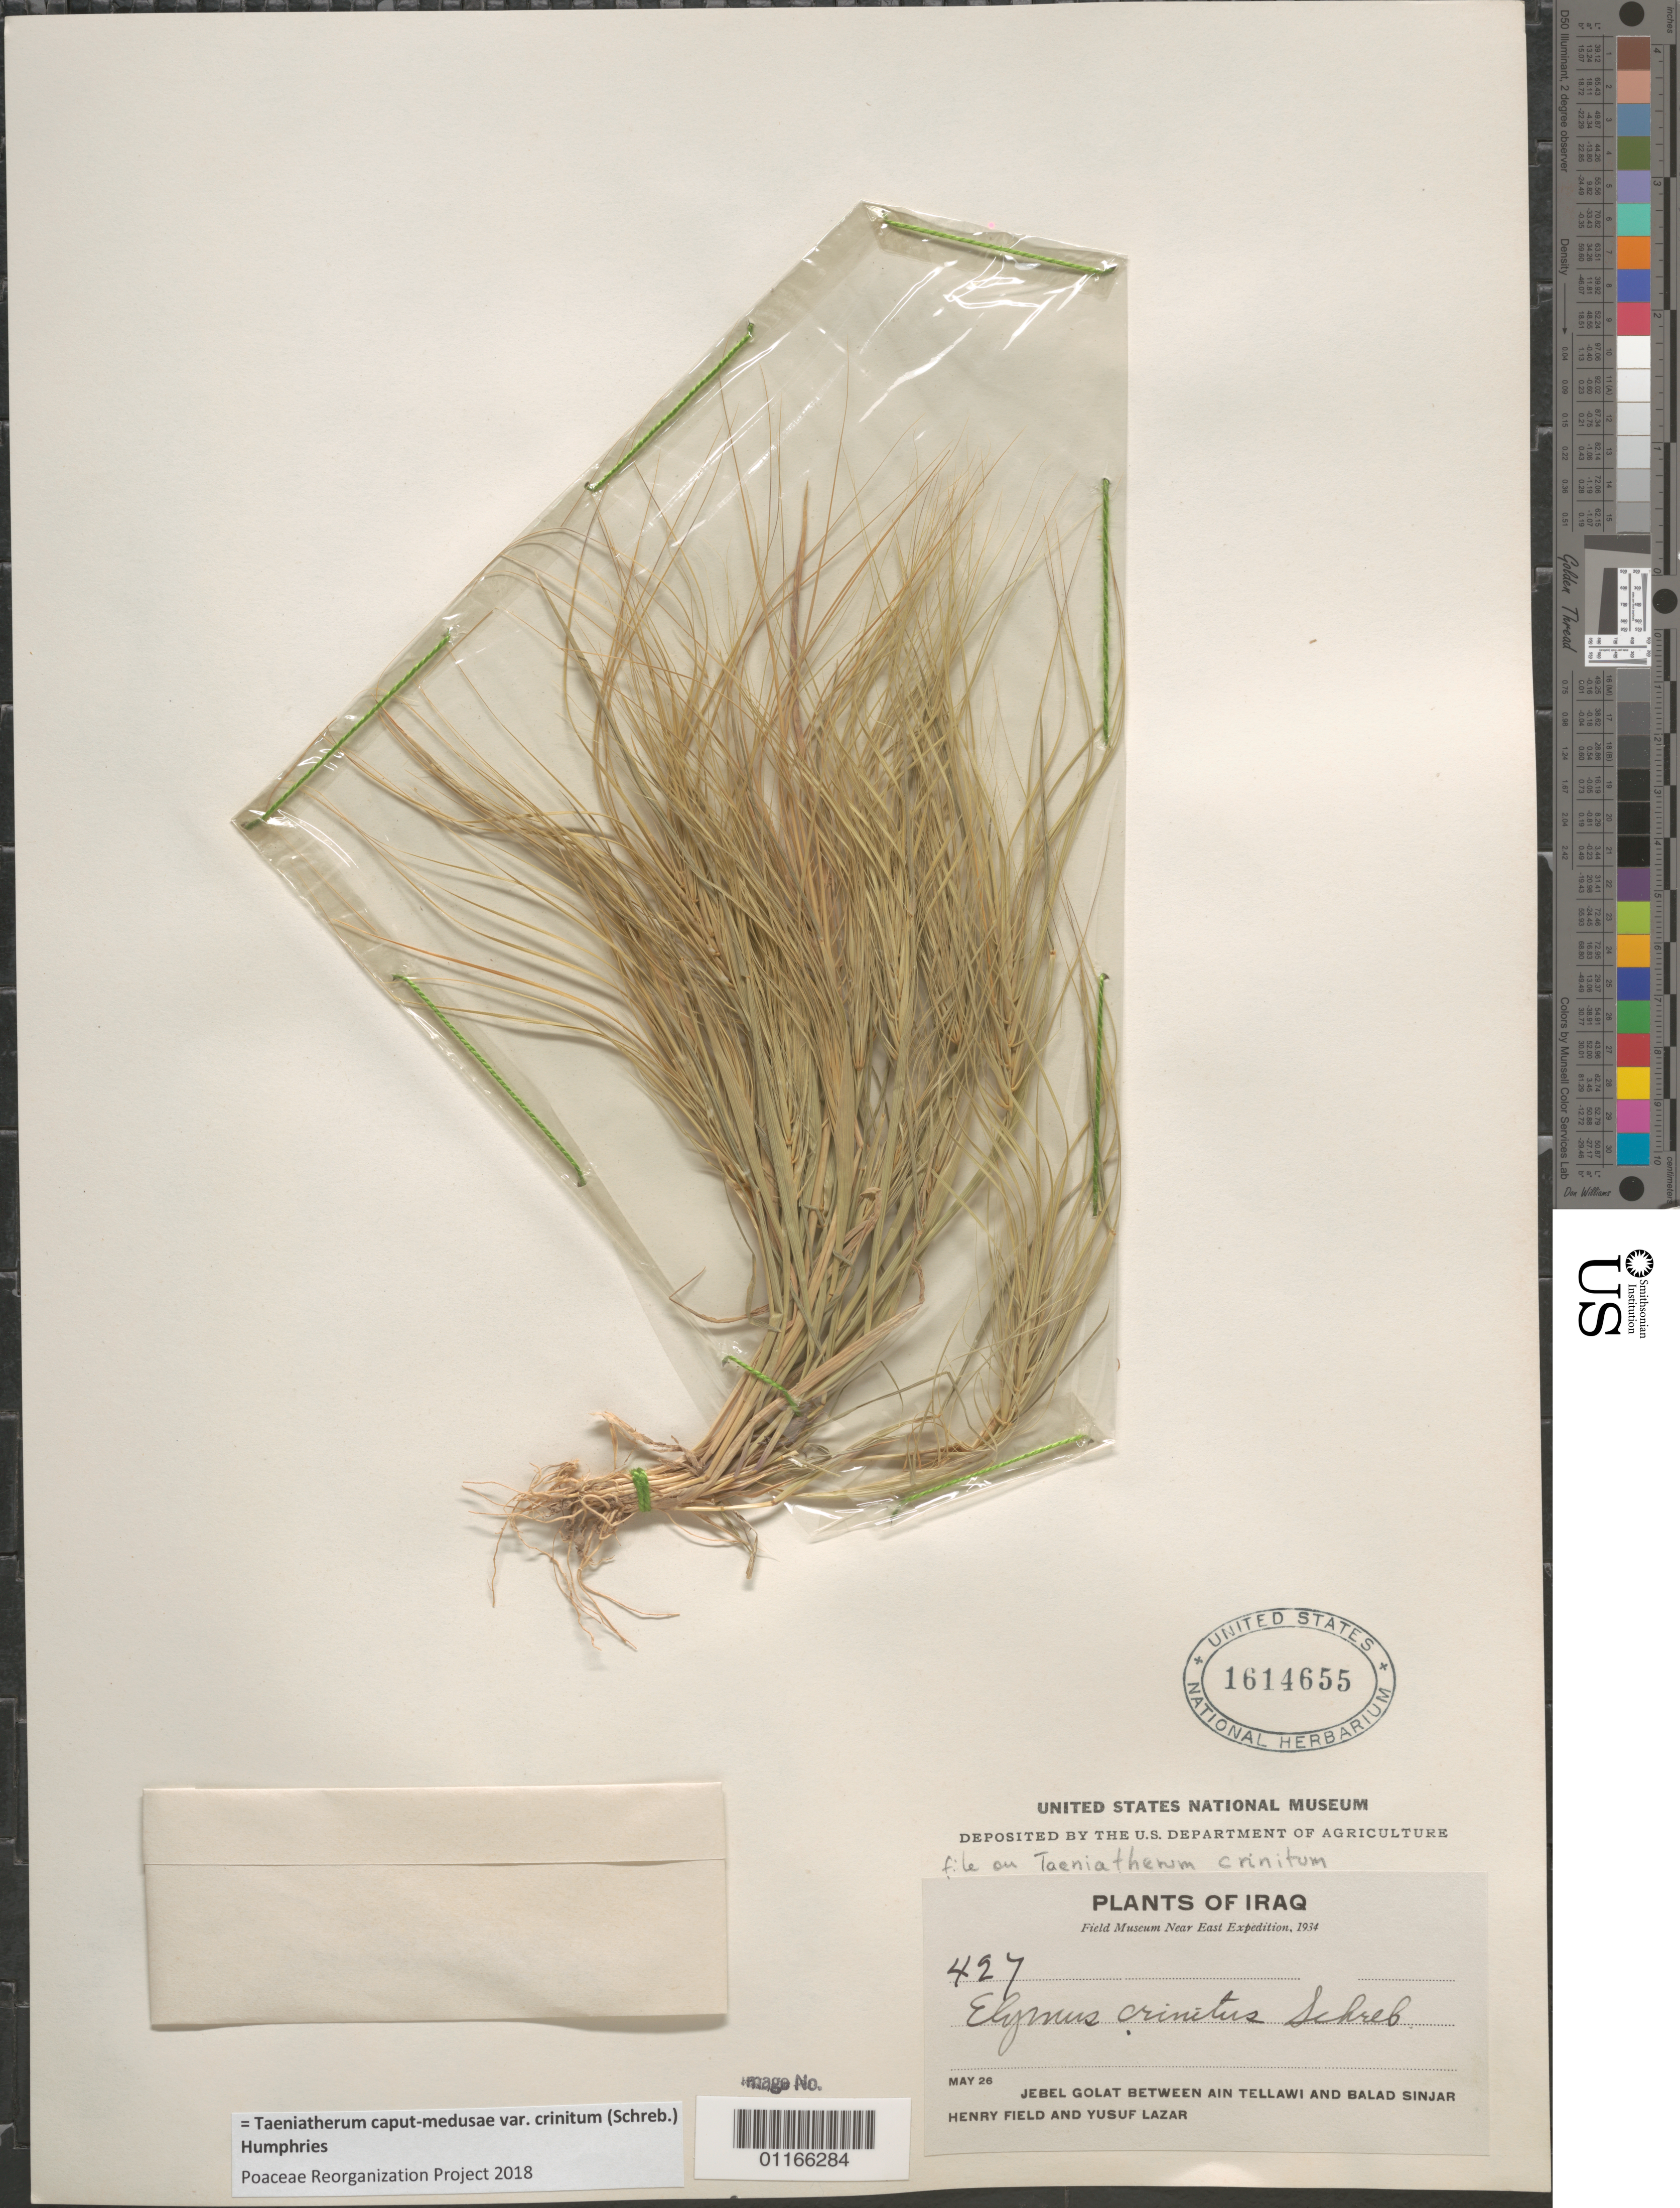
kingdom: Plantae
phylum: Tracheophyta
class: Liliopsida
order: Poales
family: Poaceae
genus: Taeniatherum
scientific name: Taeniatherum crinitum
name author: (Schreb.) Nevski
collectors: H. Field & Y. Lazar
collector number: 427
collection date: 1934-05-26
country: Iraq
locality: Jebel Golat between Ain Tellawi and Balad Sinjar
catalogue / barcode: US 1614655